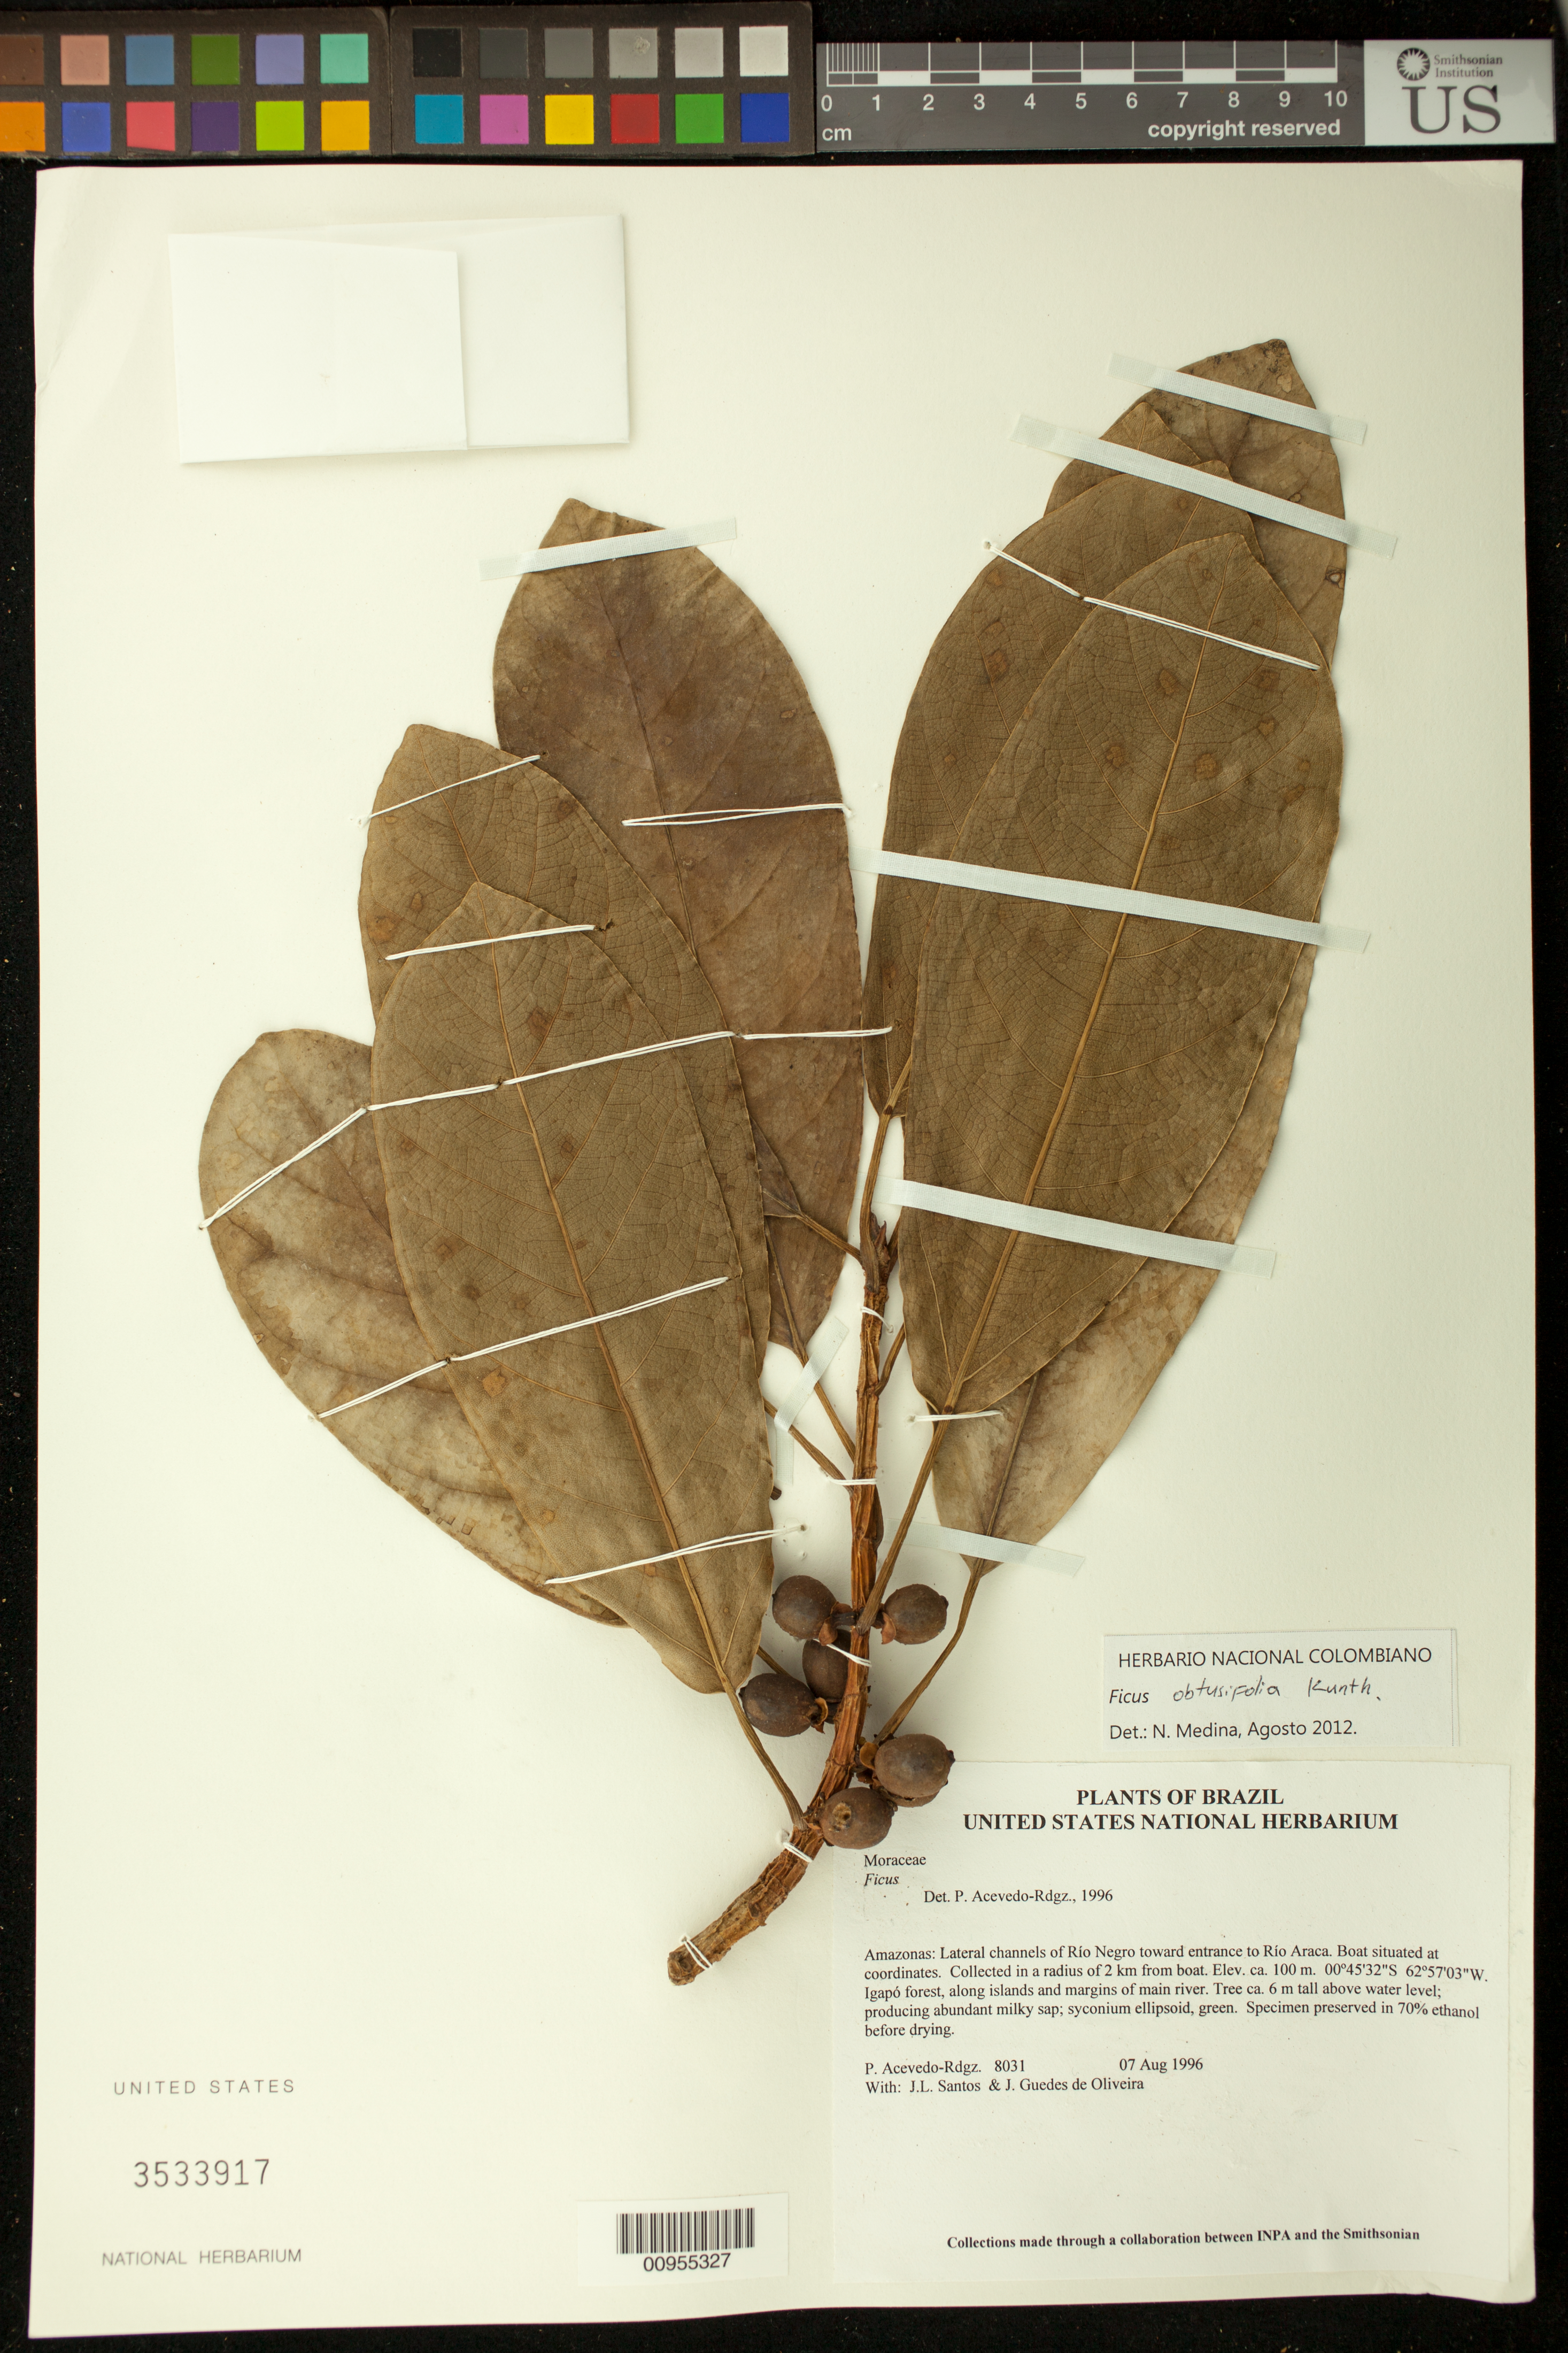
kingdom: Plantae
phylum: Tracheophyta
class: Magnoliopsida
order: Rosales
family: Moraceae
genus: Ficus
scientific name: Ficus obtusifolia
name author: Kunth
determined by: Medina, N.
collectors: P. Acevedo-Rodr., J. L. Santos & J. Guedes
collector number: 8031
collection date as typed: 07 Aug 1996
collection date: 1996-08-07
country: Brazil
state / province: Amazonas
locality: Amazonas: Lateral channels of Río Negro toward entrance to Río Araca. Boat situated at coordinates. Collected in a radius of 2 km from boat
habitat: Igapó forest, along islands and margins of main river.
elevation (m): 100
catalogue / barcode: US 3533917